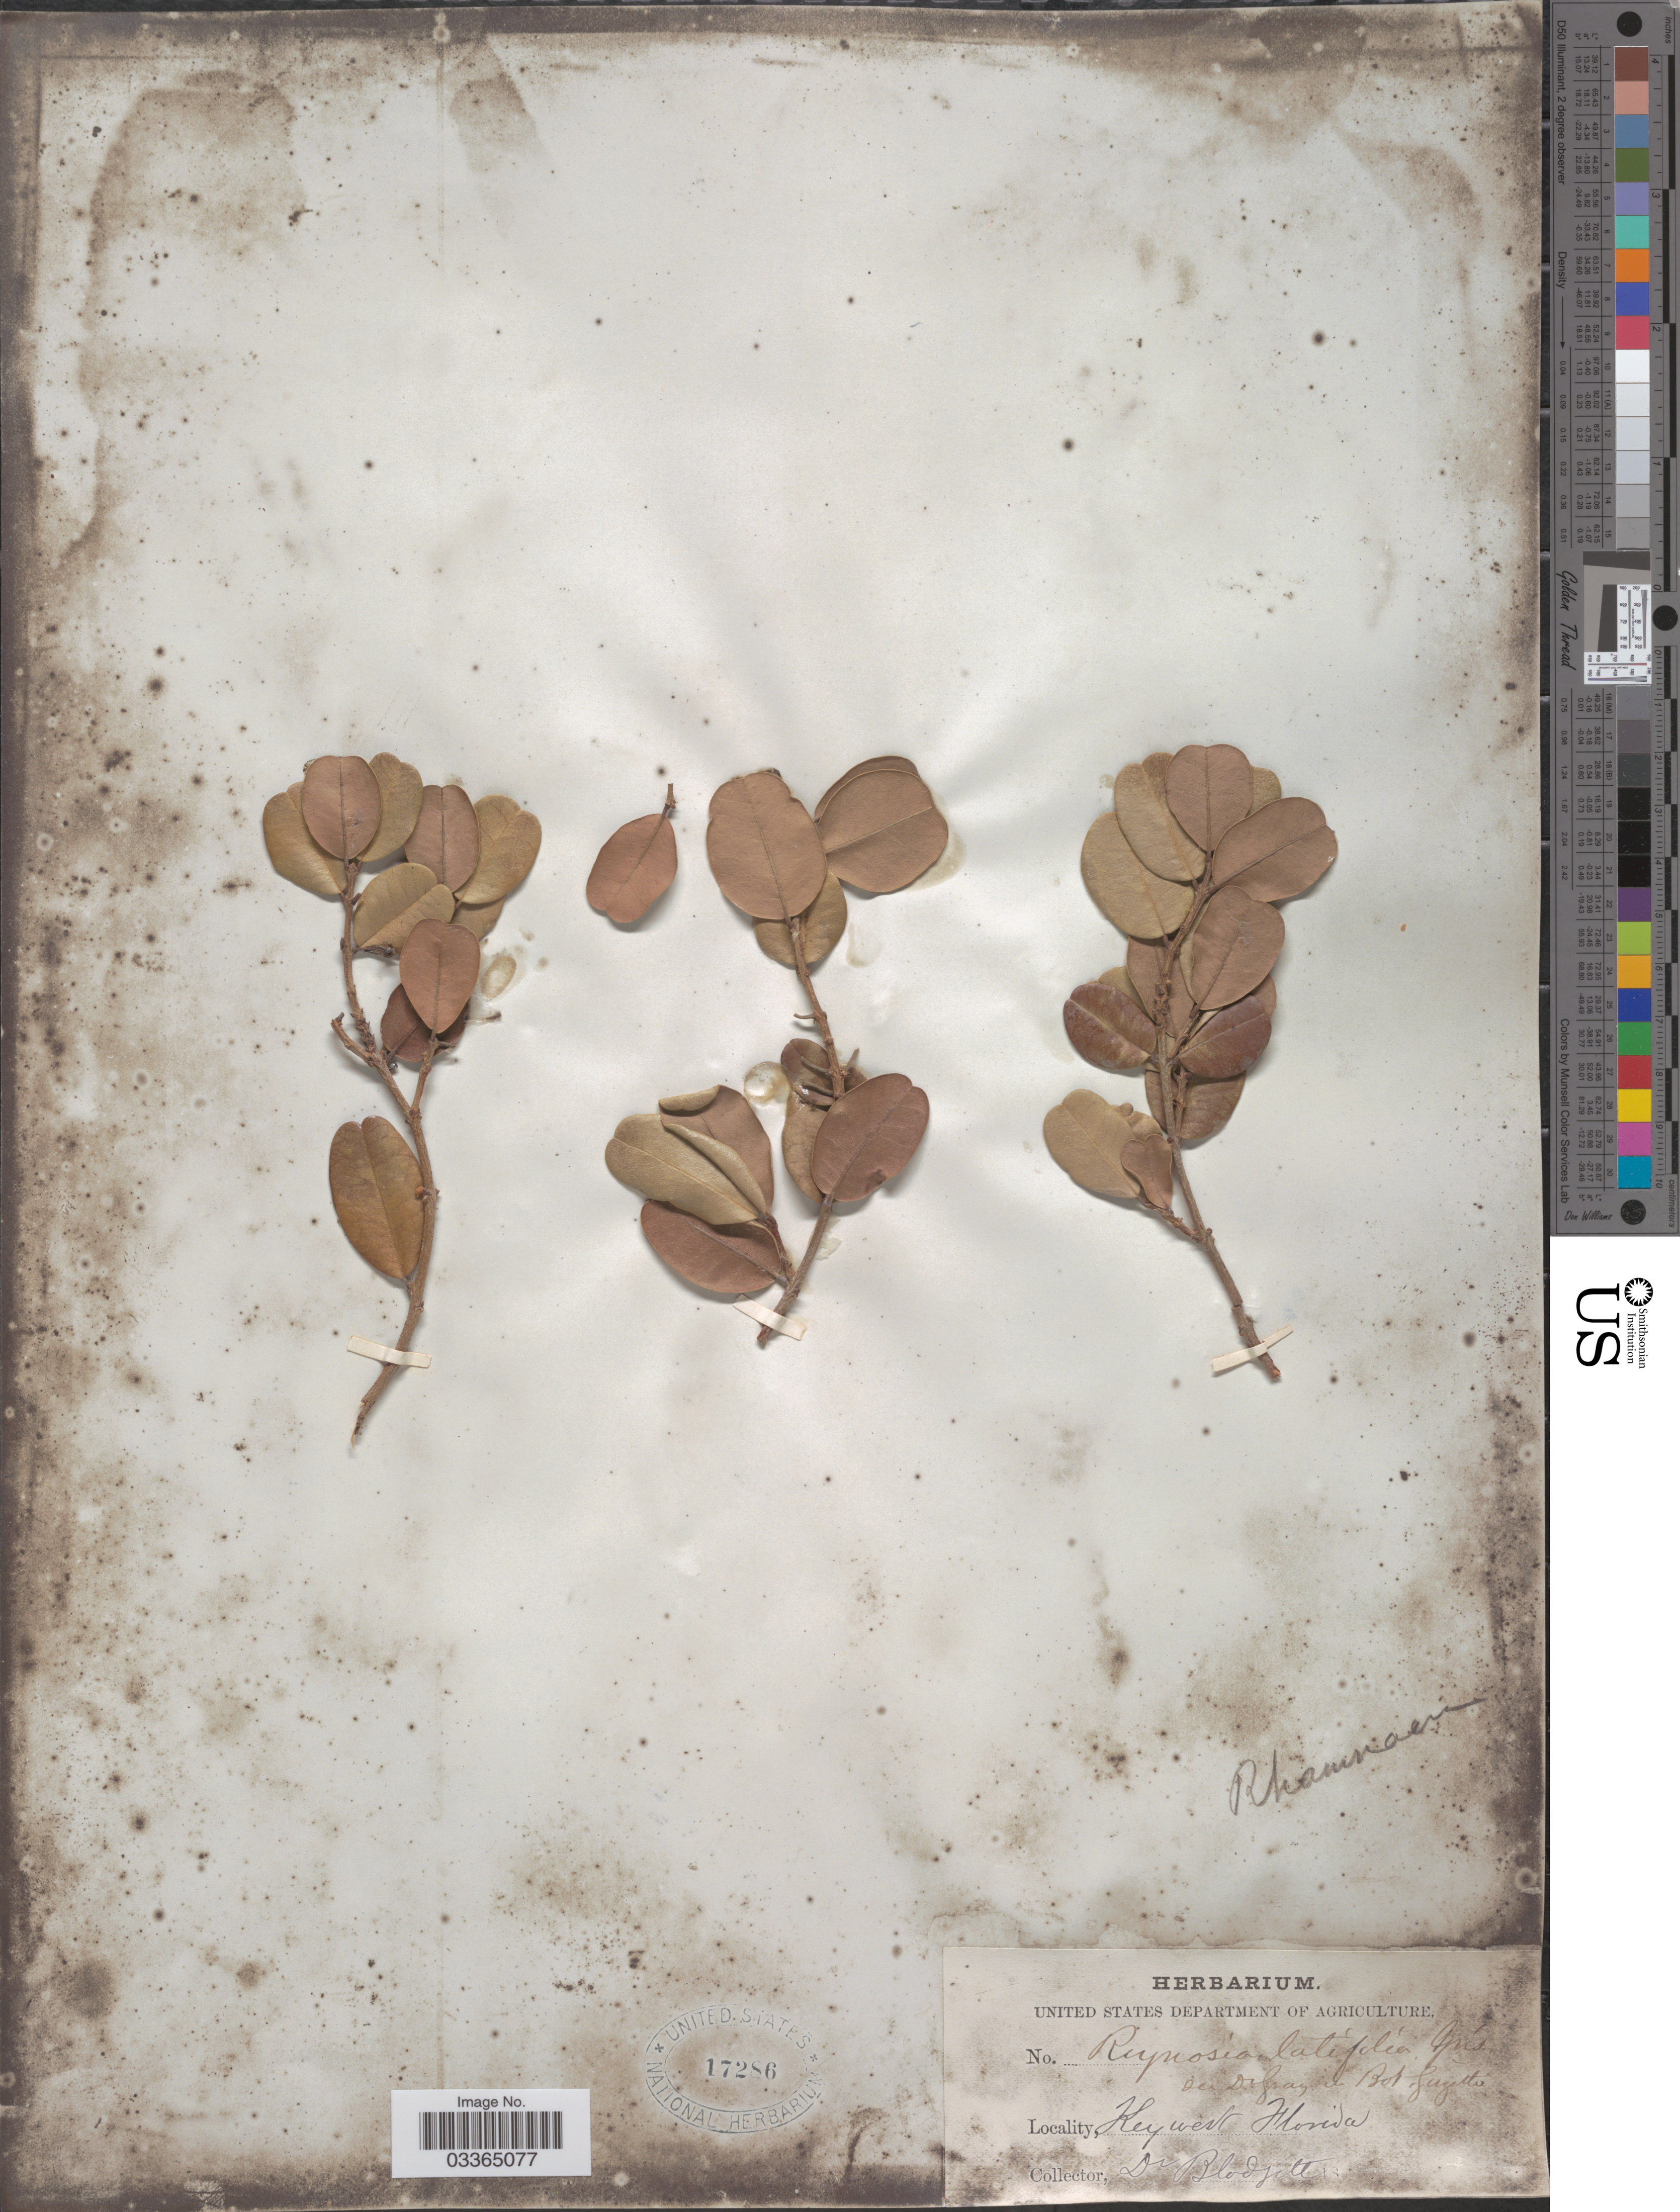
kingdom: Plantae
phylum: Tracheophyta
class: Magnoliopsida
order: Rosales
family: Rhamnaceae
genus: Reynosia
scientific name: Reynosia septentrionalis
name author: Urb.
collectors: Blodgett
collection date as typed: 18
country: United States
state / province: Florida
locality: Keywest Florida.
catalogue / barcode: US 17286